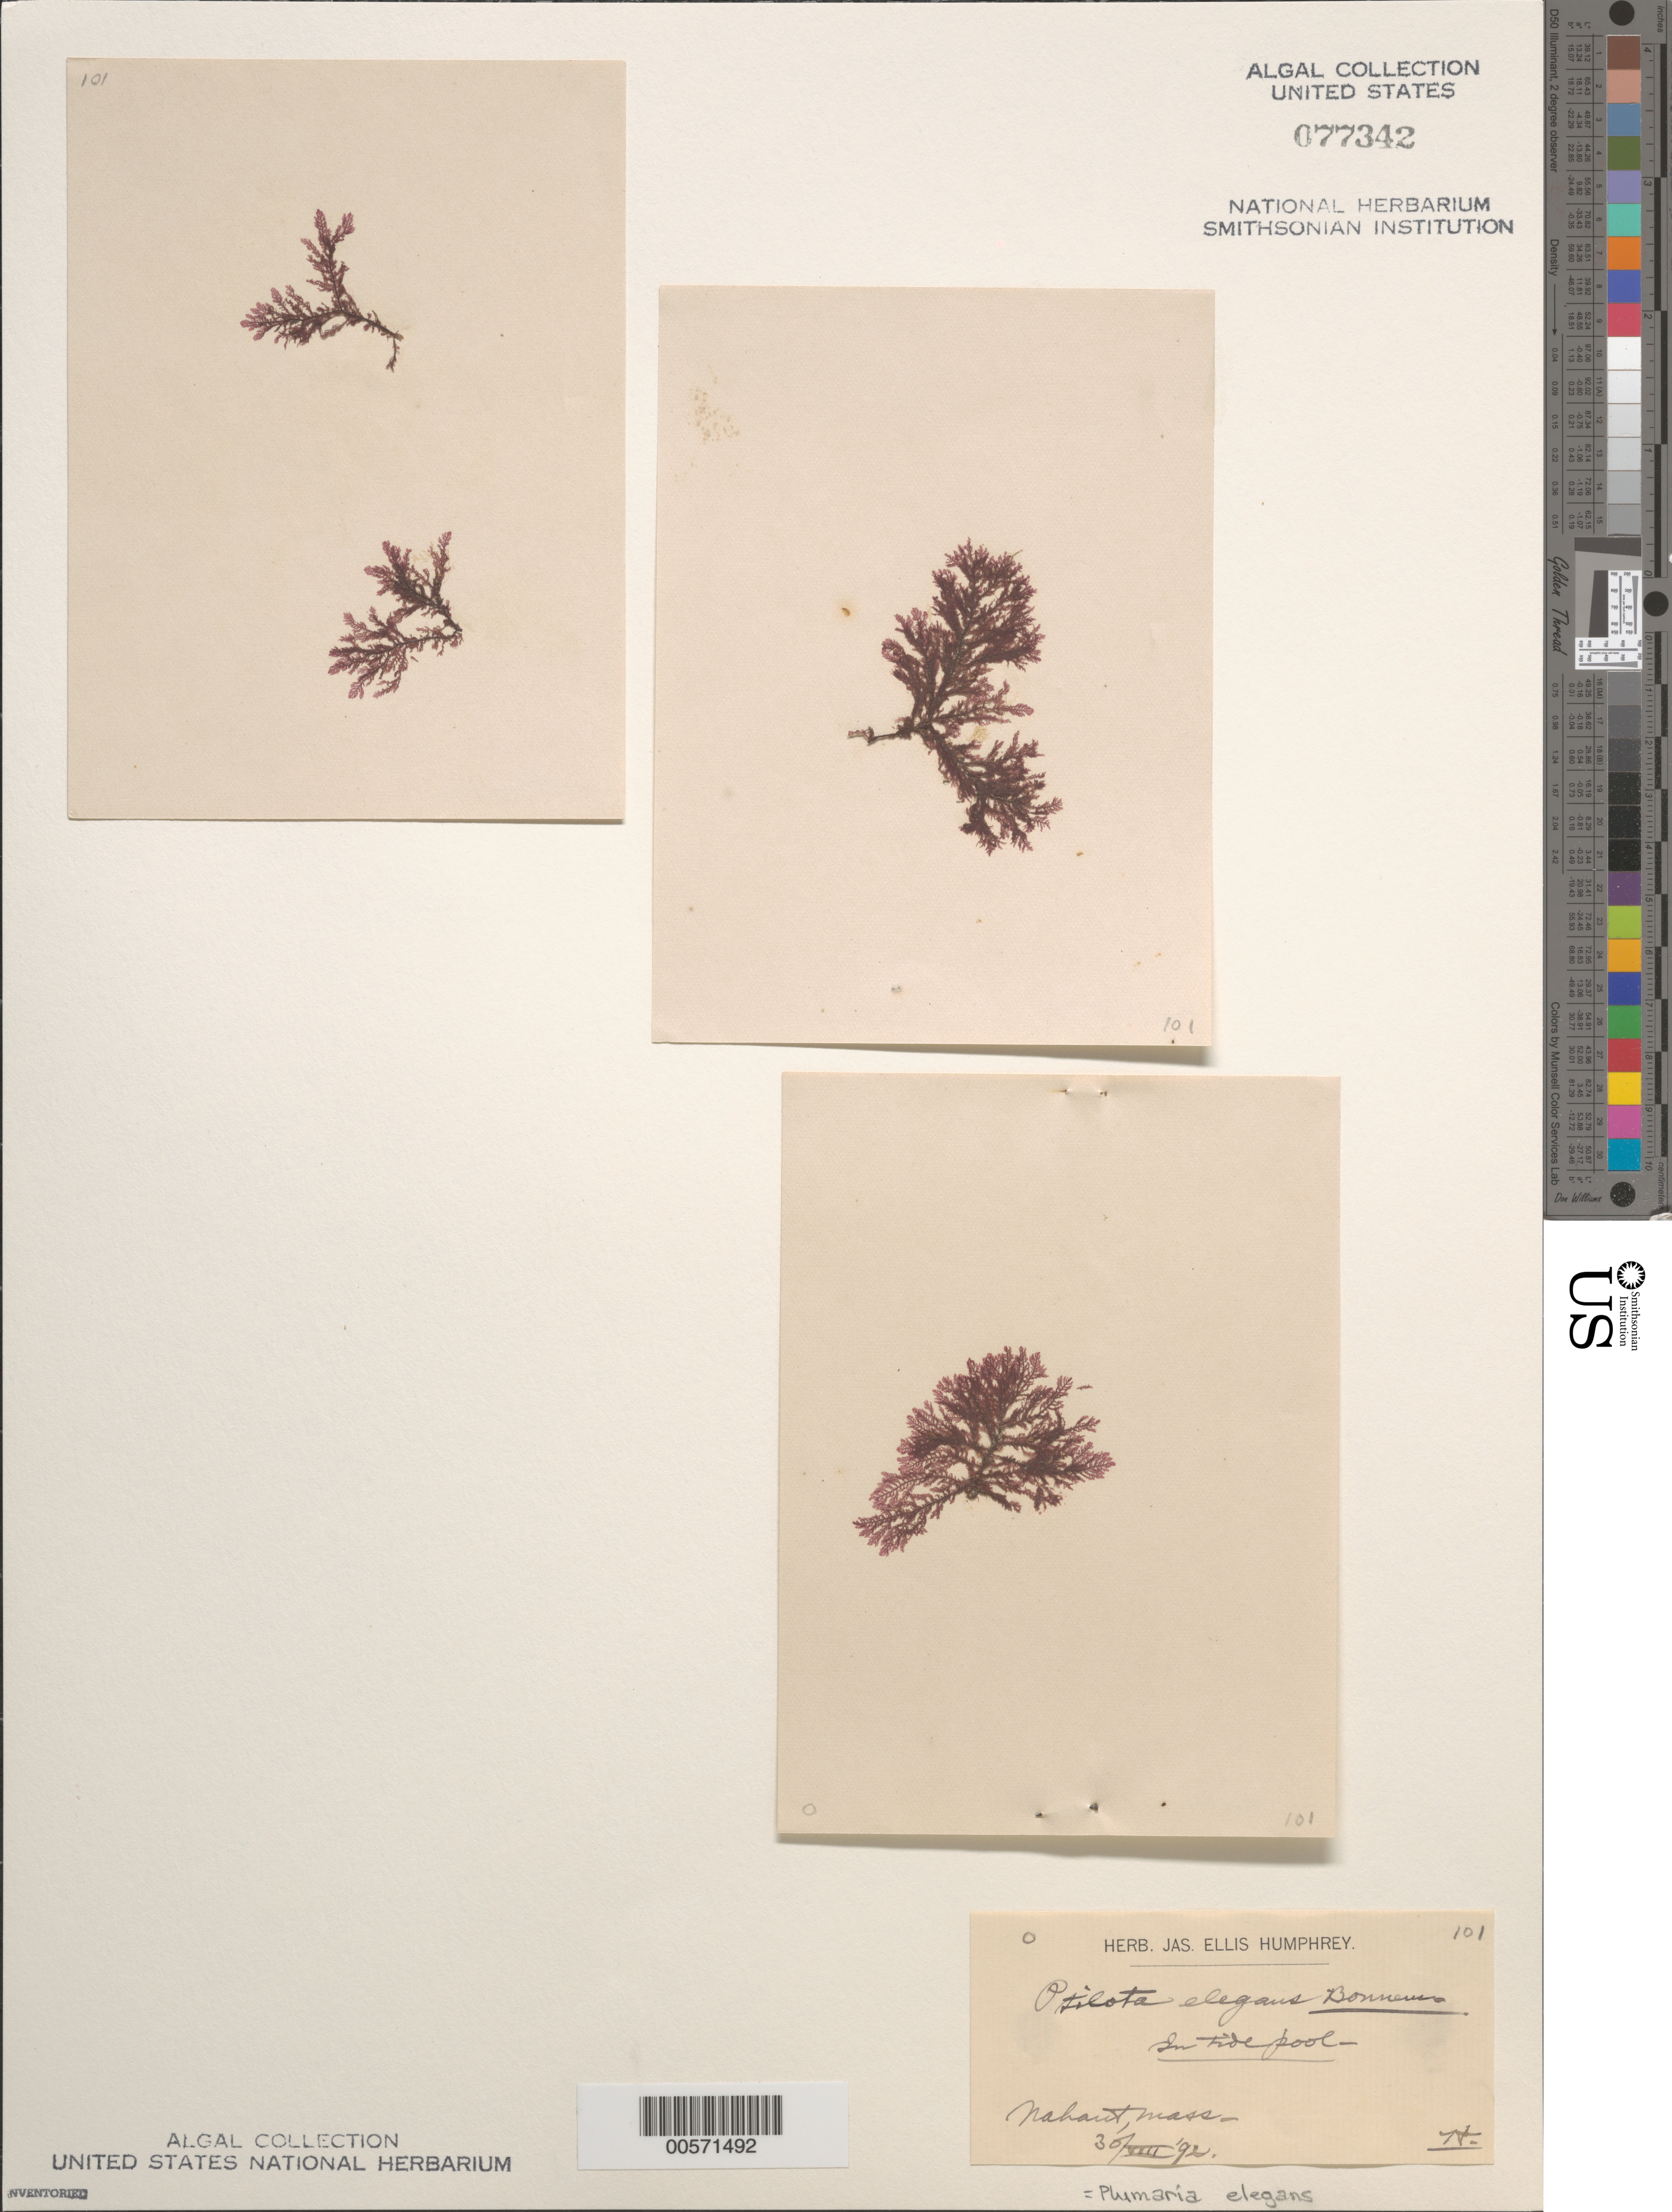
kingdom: Plantae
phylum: Rhodophyta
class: Florideophyceae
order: Ceramiales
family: Wrangeliaceae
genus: Plumaria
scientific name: Plumaria plumosa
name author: (Hudson) Kuntze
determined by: Algae name updating Project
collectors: J. Humphrey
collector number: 101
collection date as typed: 30 Aug 1892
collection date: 1892-08-30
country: United States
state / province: Massachusetts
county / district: Essex County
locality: Nahant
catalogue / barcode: US 77342